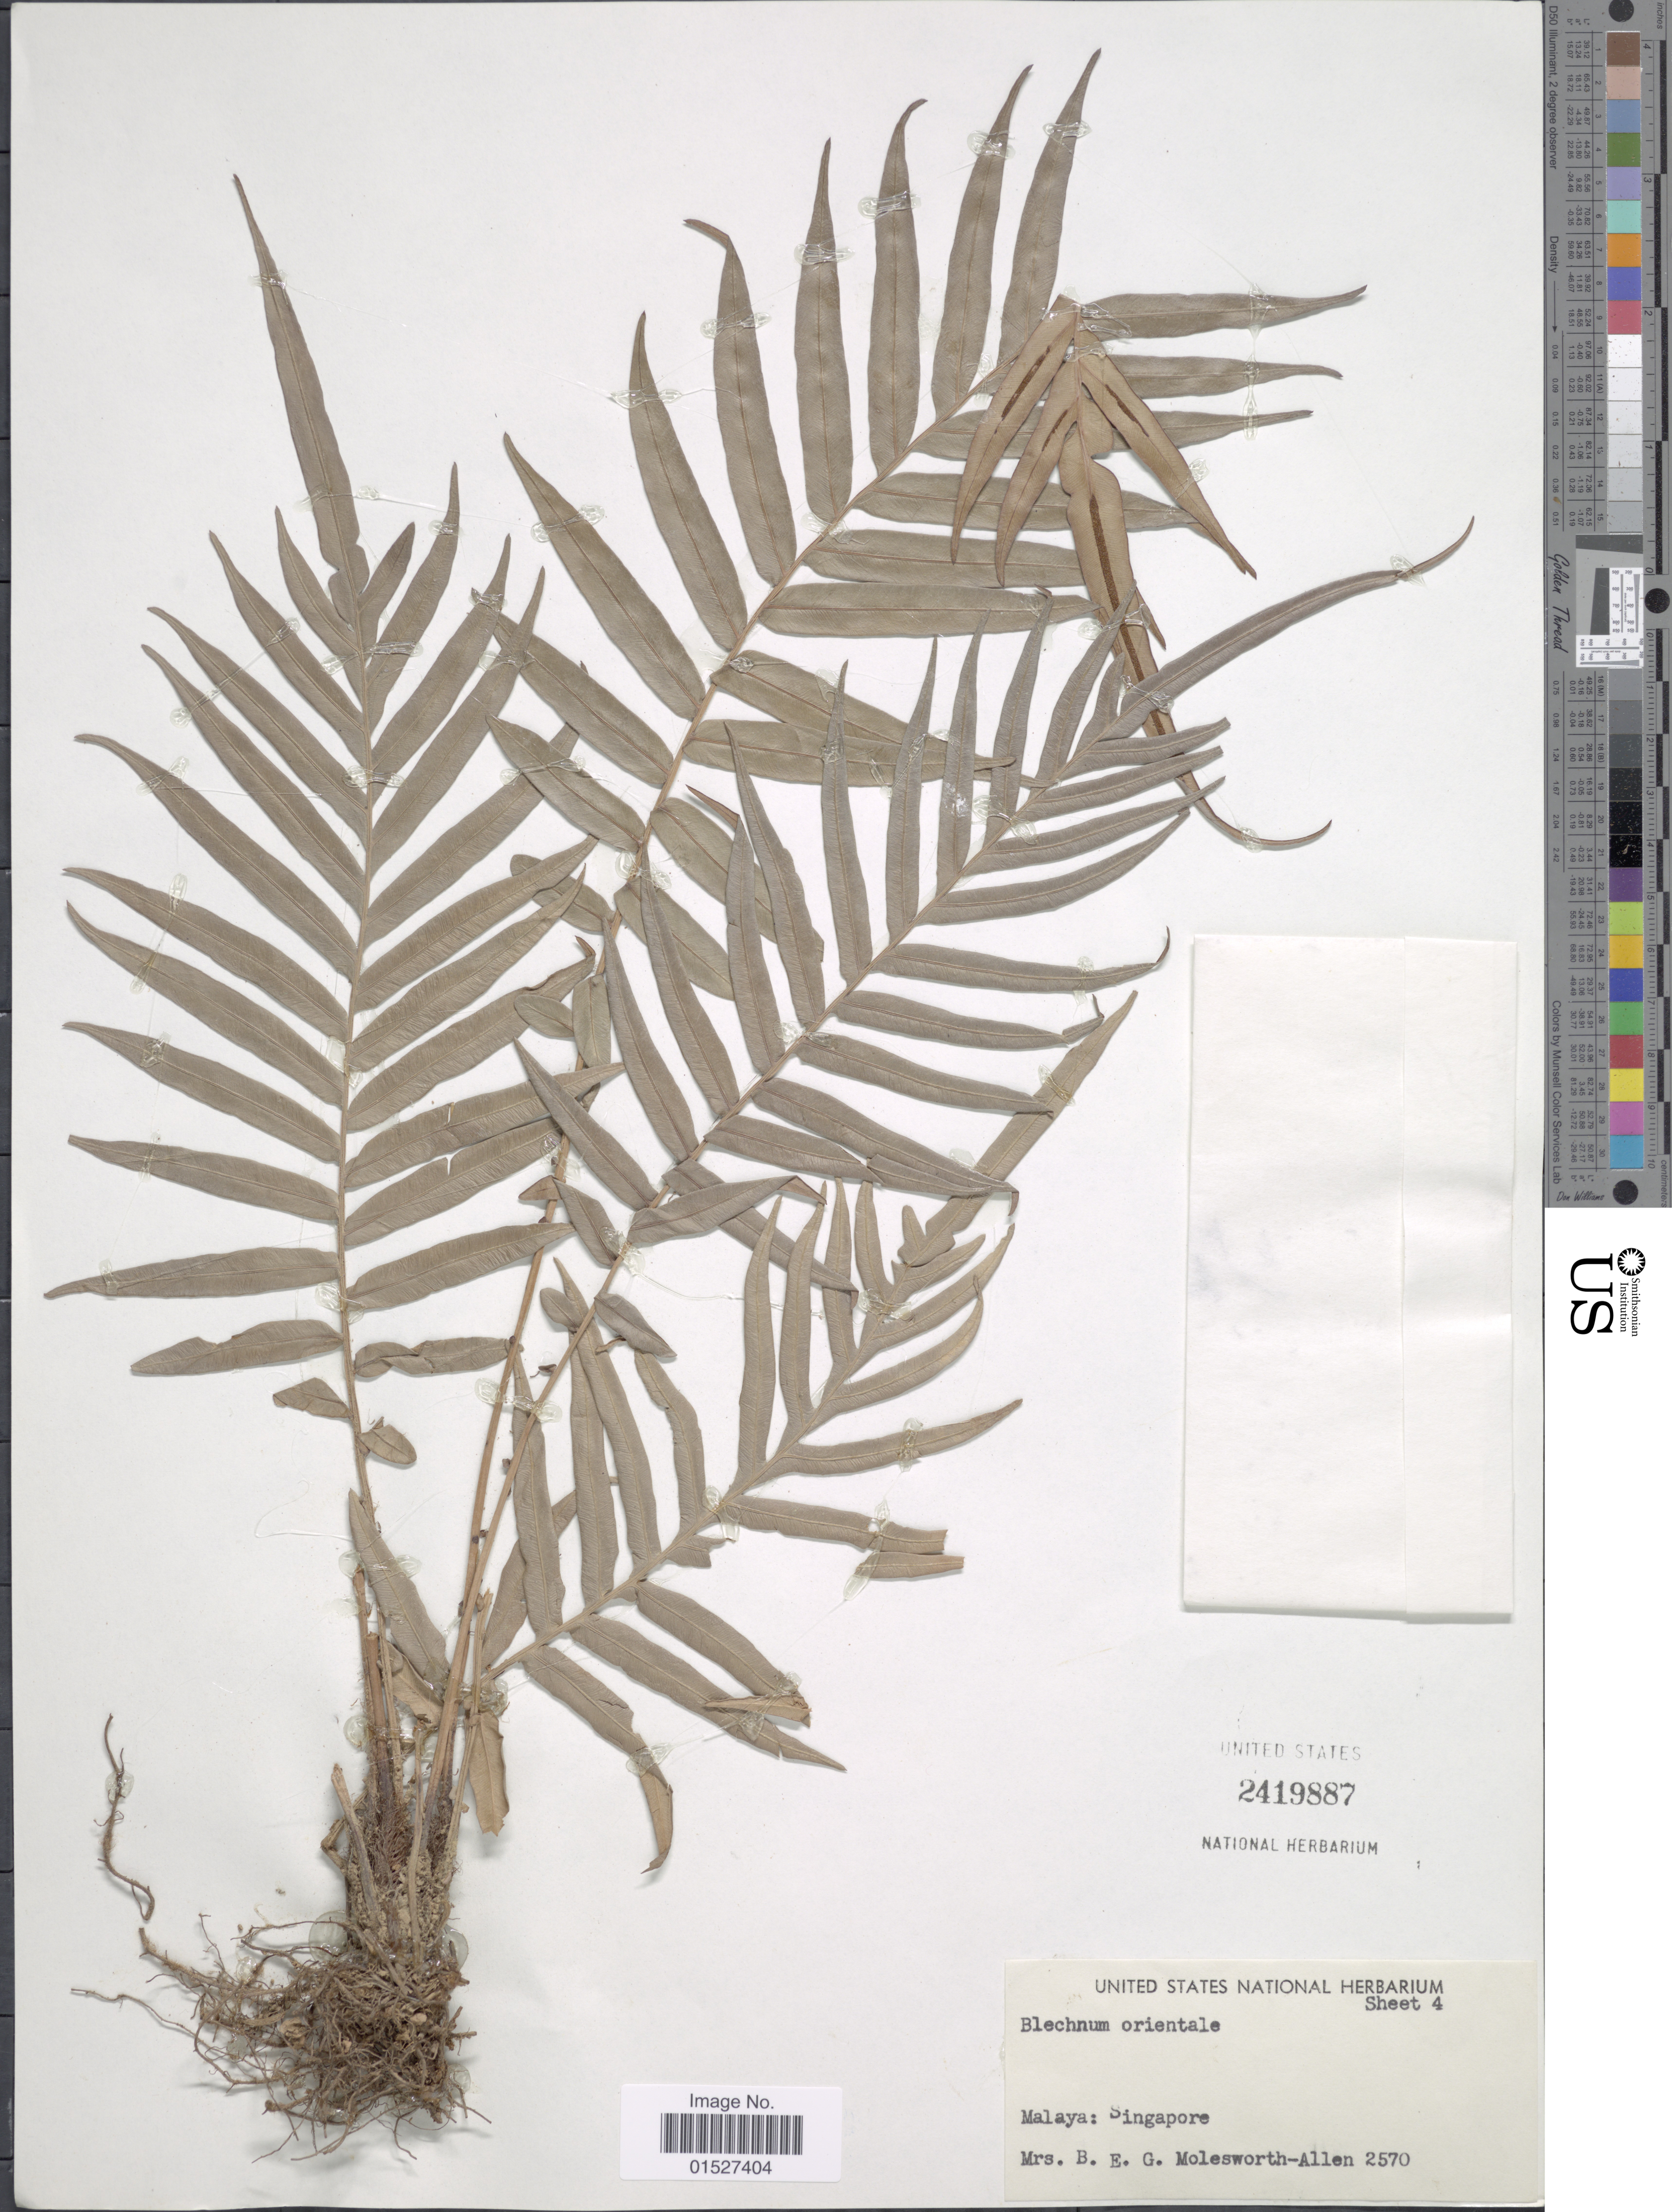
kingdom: Plantae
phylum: Tracheophyta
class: Polypodiopsida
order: Polypodiales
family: Blechnaceae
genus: Blechnum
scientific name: Blechnum orientale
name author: L.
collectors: Mrs. B. E. G. Molesworth-Allen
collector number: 2570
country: Singapore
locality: Malaya: Singapore.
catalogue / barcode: US 2419887